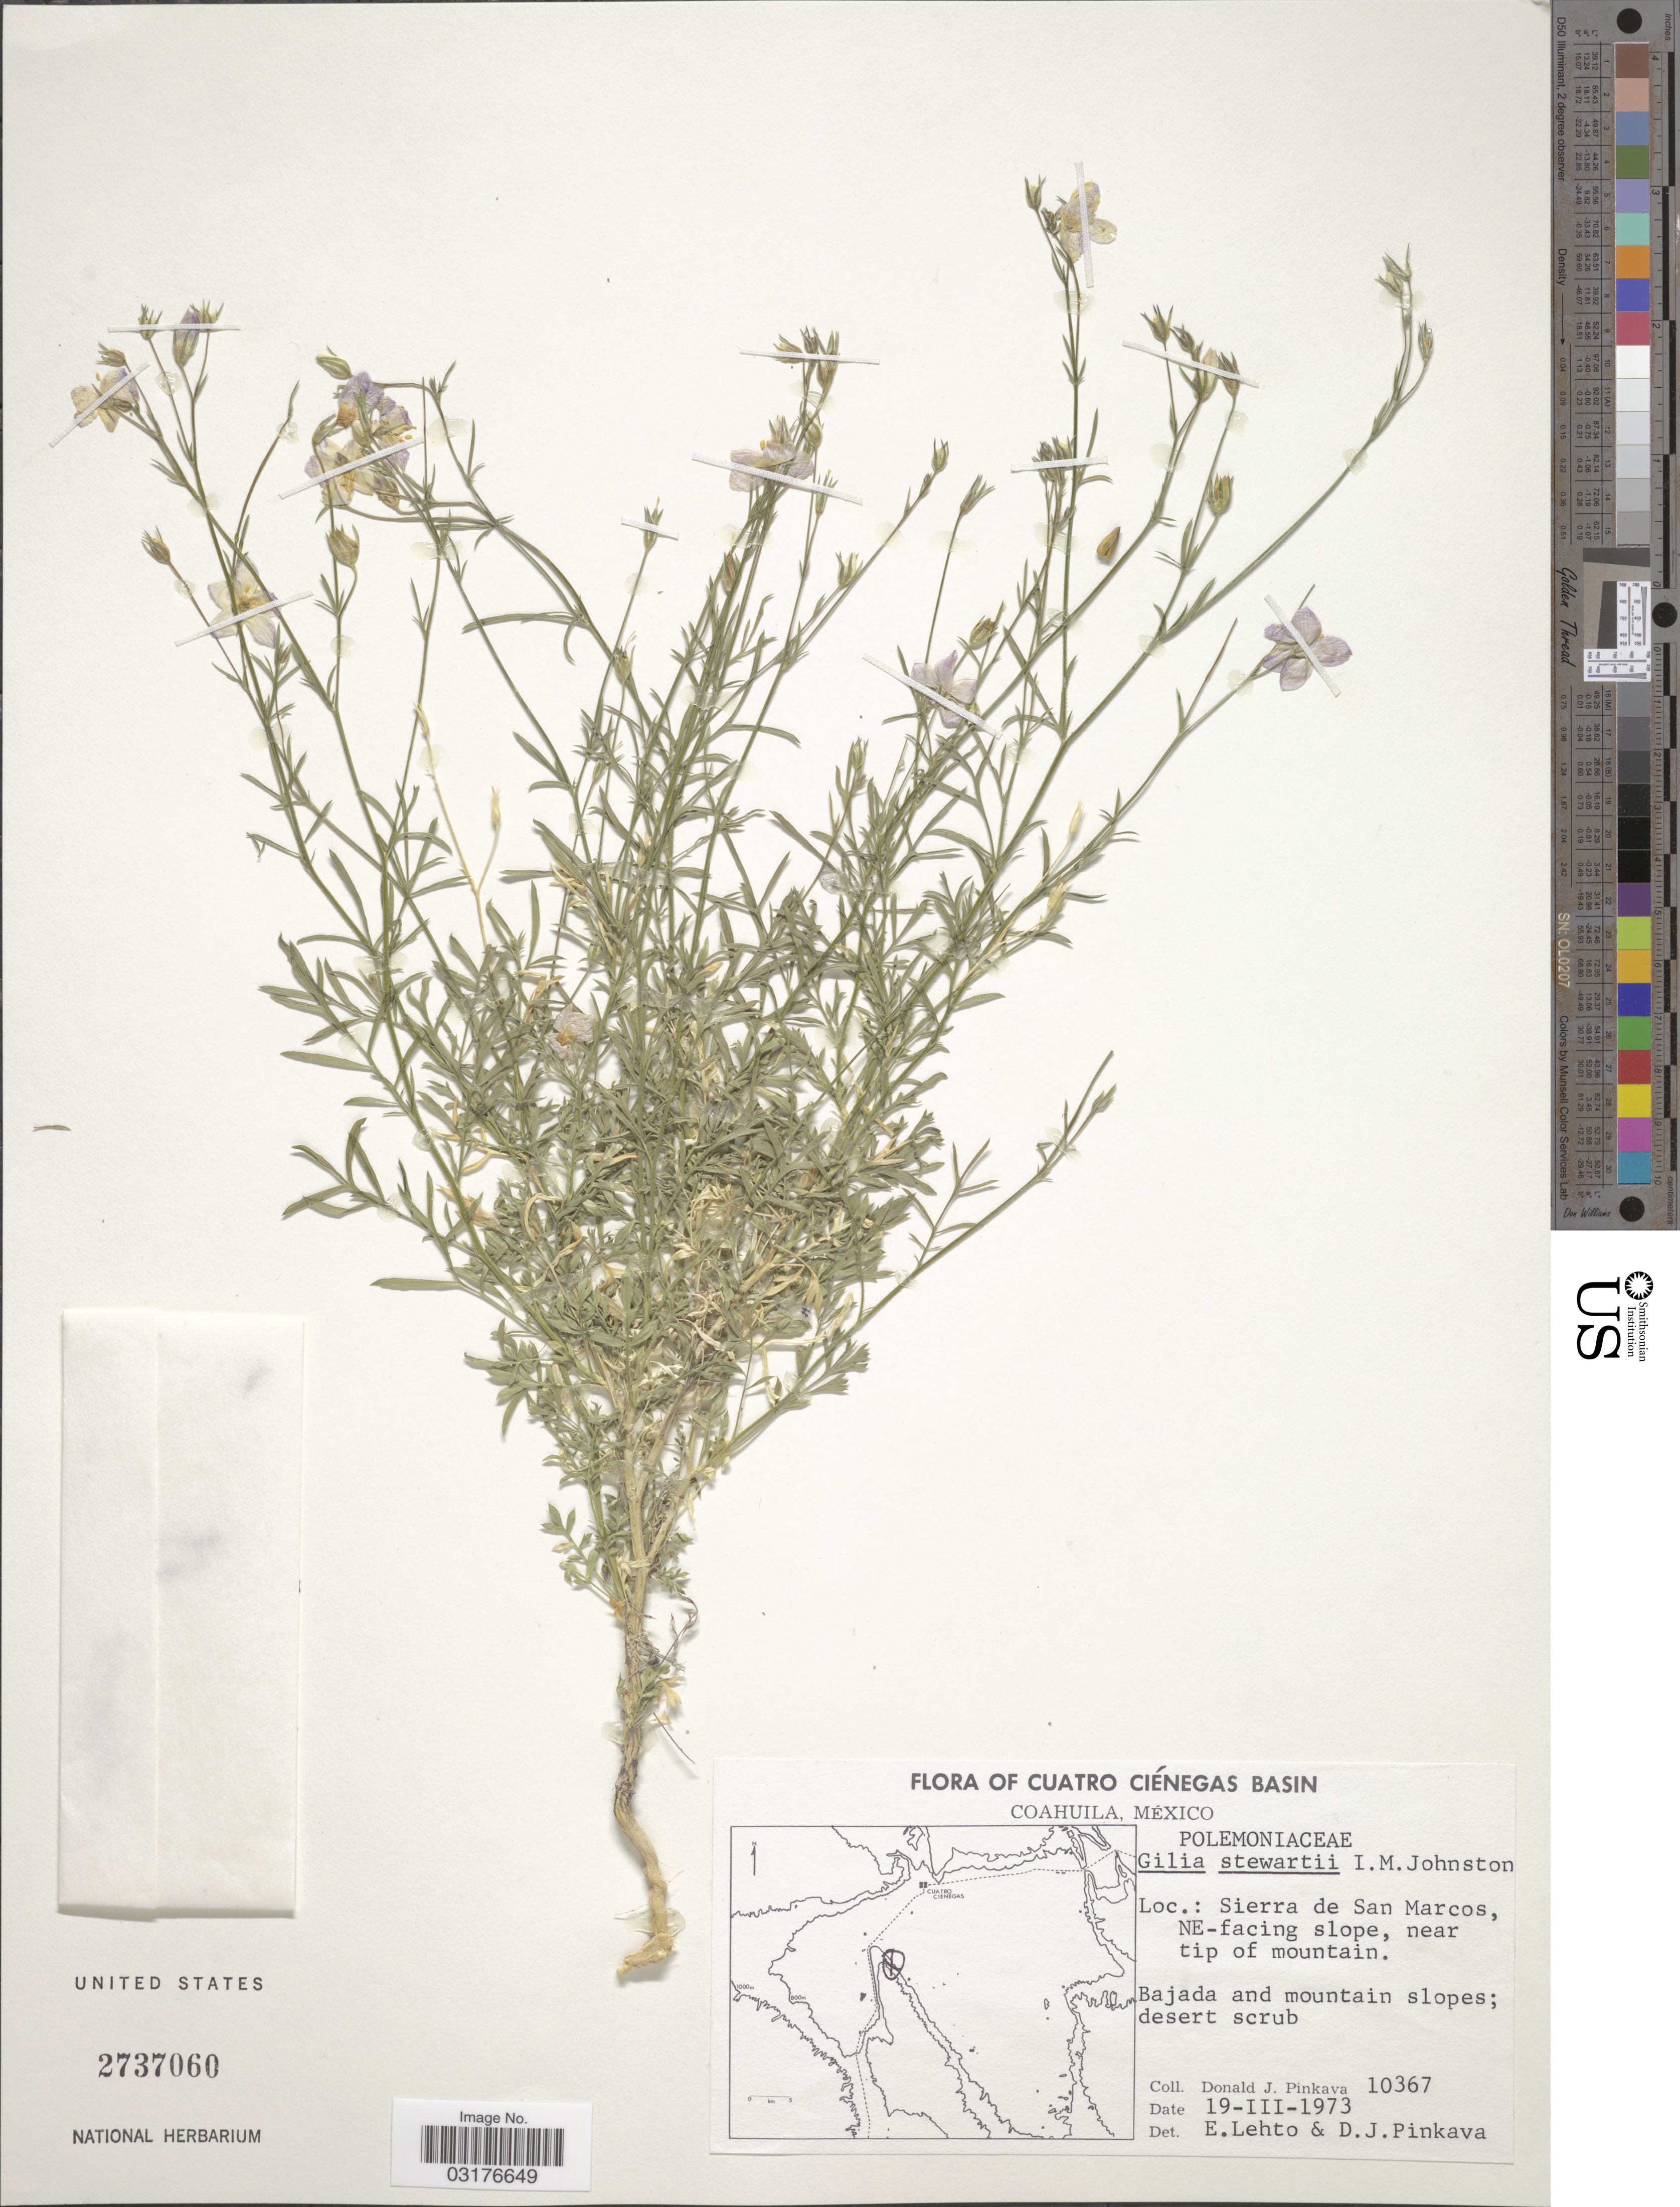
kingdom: Plantae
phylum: Tracheophyta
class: Magnoliopsida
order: Ericales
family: Polemoniaceae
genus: Giliastrum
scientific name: Giliastrum stewartii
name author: (I.M. Johnst.) J.M. Porter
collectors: D. J. Pinkava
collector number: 10367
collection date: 1973-03-19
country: Mexico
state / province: Coahuila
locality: Cuatro Ciénegas Basin. Sierra de San Marcos, NE-facing slope, near tip of mountain. Bajada and mountain slopes; desert scrub.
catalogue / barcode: US 2737060